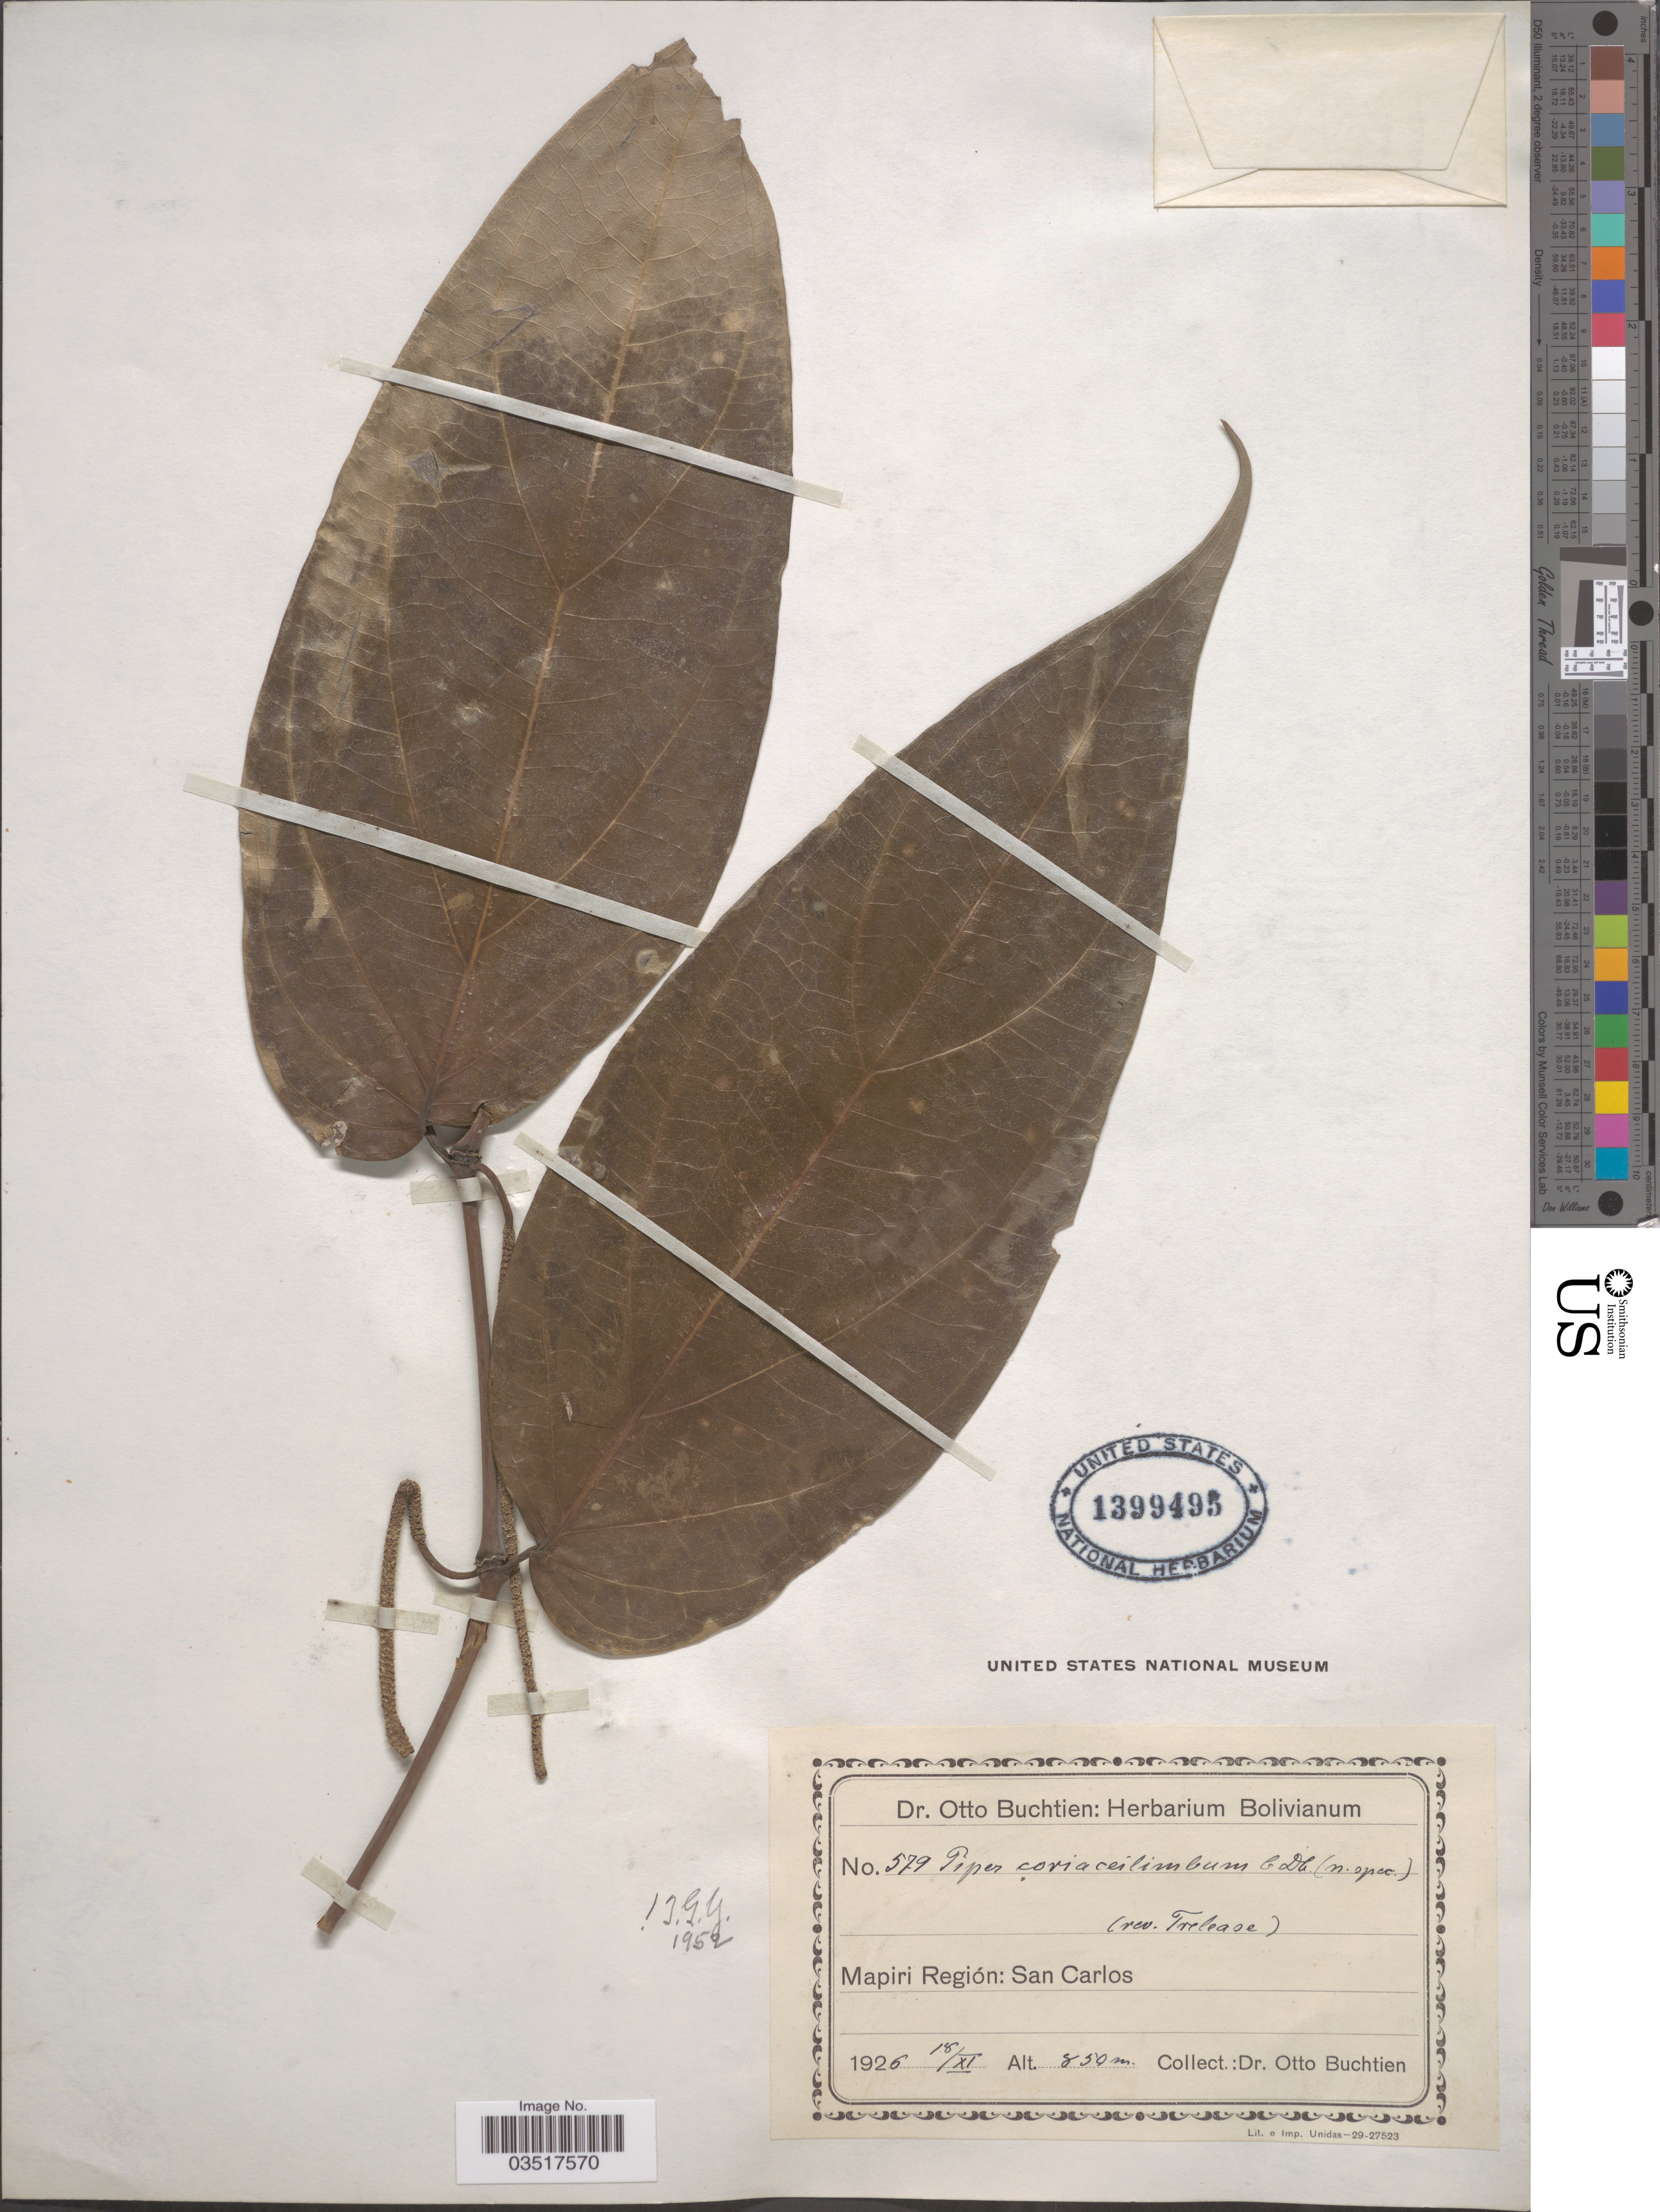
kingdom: Plantae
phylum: Tracheophyta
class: Magnoliopsida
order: Piperales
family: Piperaceae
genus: Piper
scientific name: Piper coriaceilimbum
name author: C. DC.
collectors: O. Buchtien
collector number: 579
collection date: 1926-11-18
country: Bolivia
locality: Mapiri Región: San Carlos.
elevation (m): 850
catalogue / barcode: US 1399495